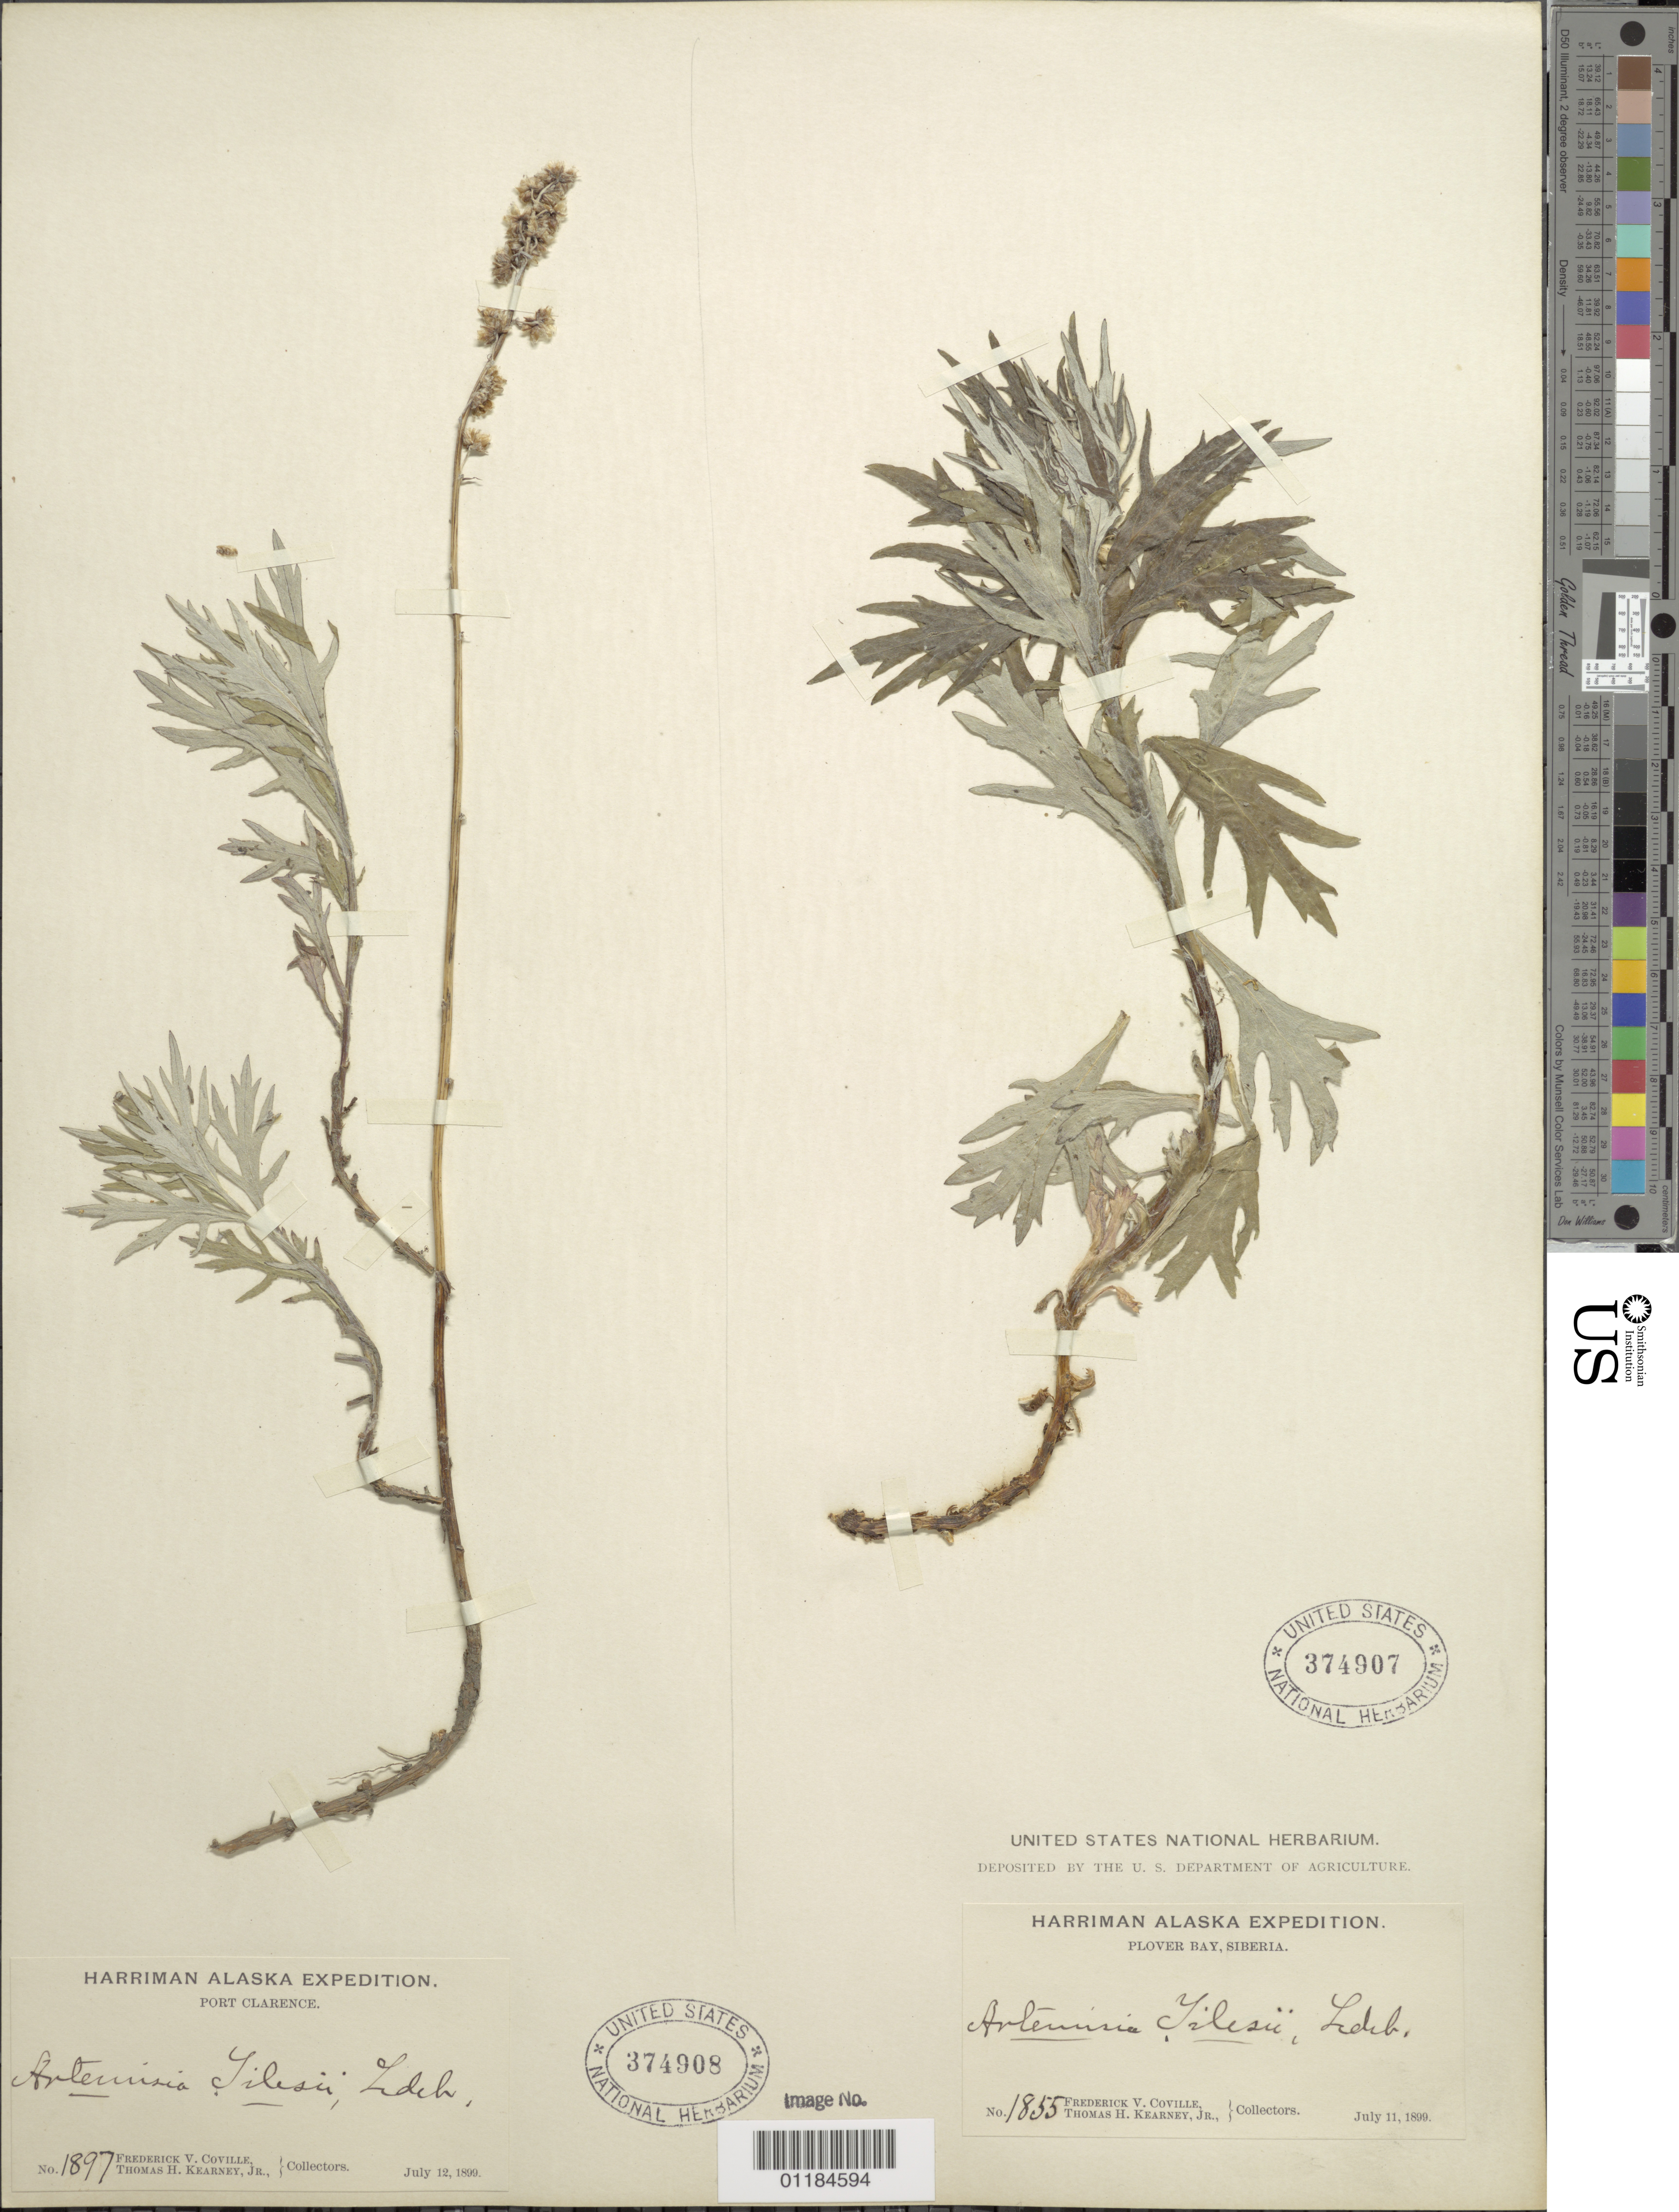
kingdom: Plantae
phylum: Tracheophyta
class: Magnoliopsida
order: Asterales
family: Asteraceae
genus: Artemisia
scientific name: Artemisia tilesii subsp. gormani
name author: (Rydb.) Hultén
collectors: F. V. Coville & T. H. Kearney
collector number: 1897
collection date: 1899-07-12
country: United States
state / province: Alaska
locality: Port Clarence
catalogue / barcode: US 374908